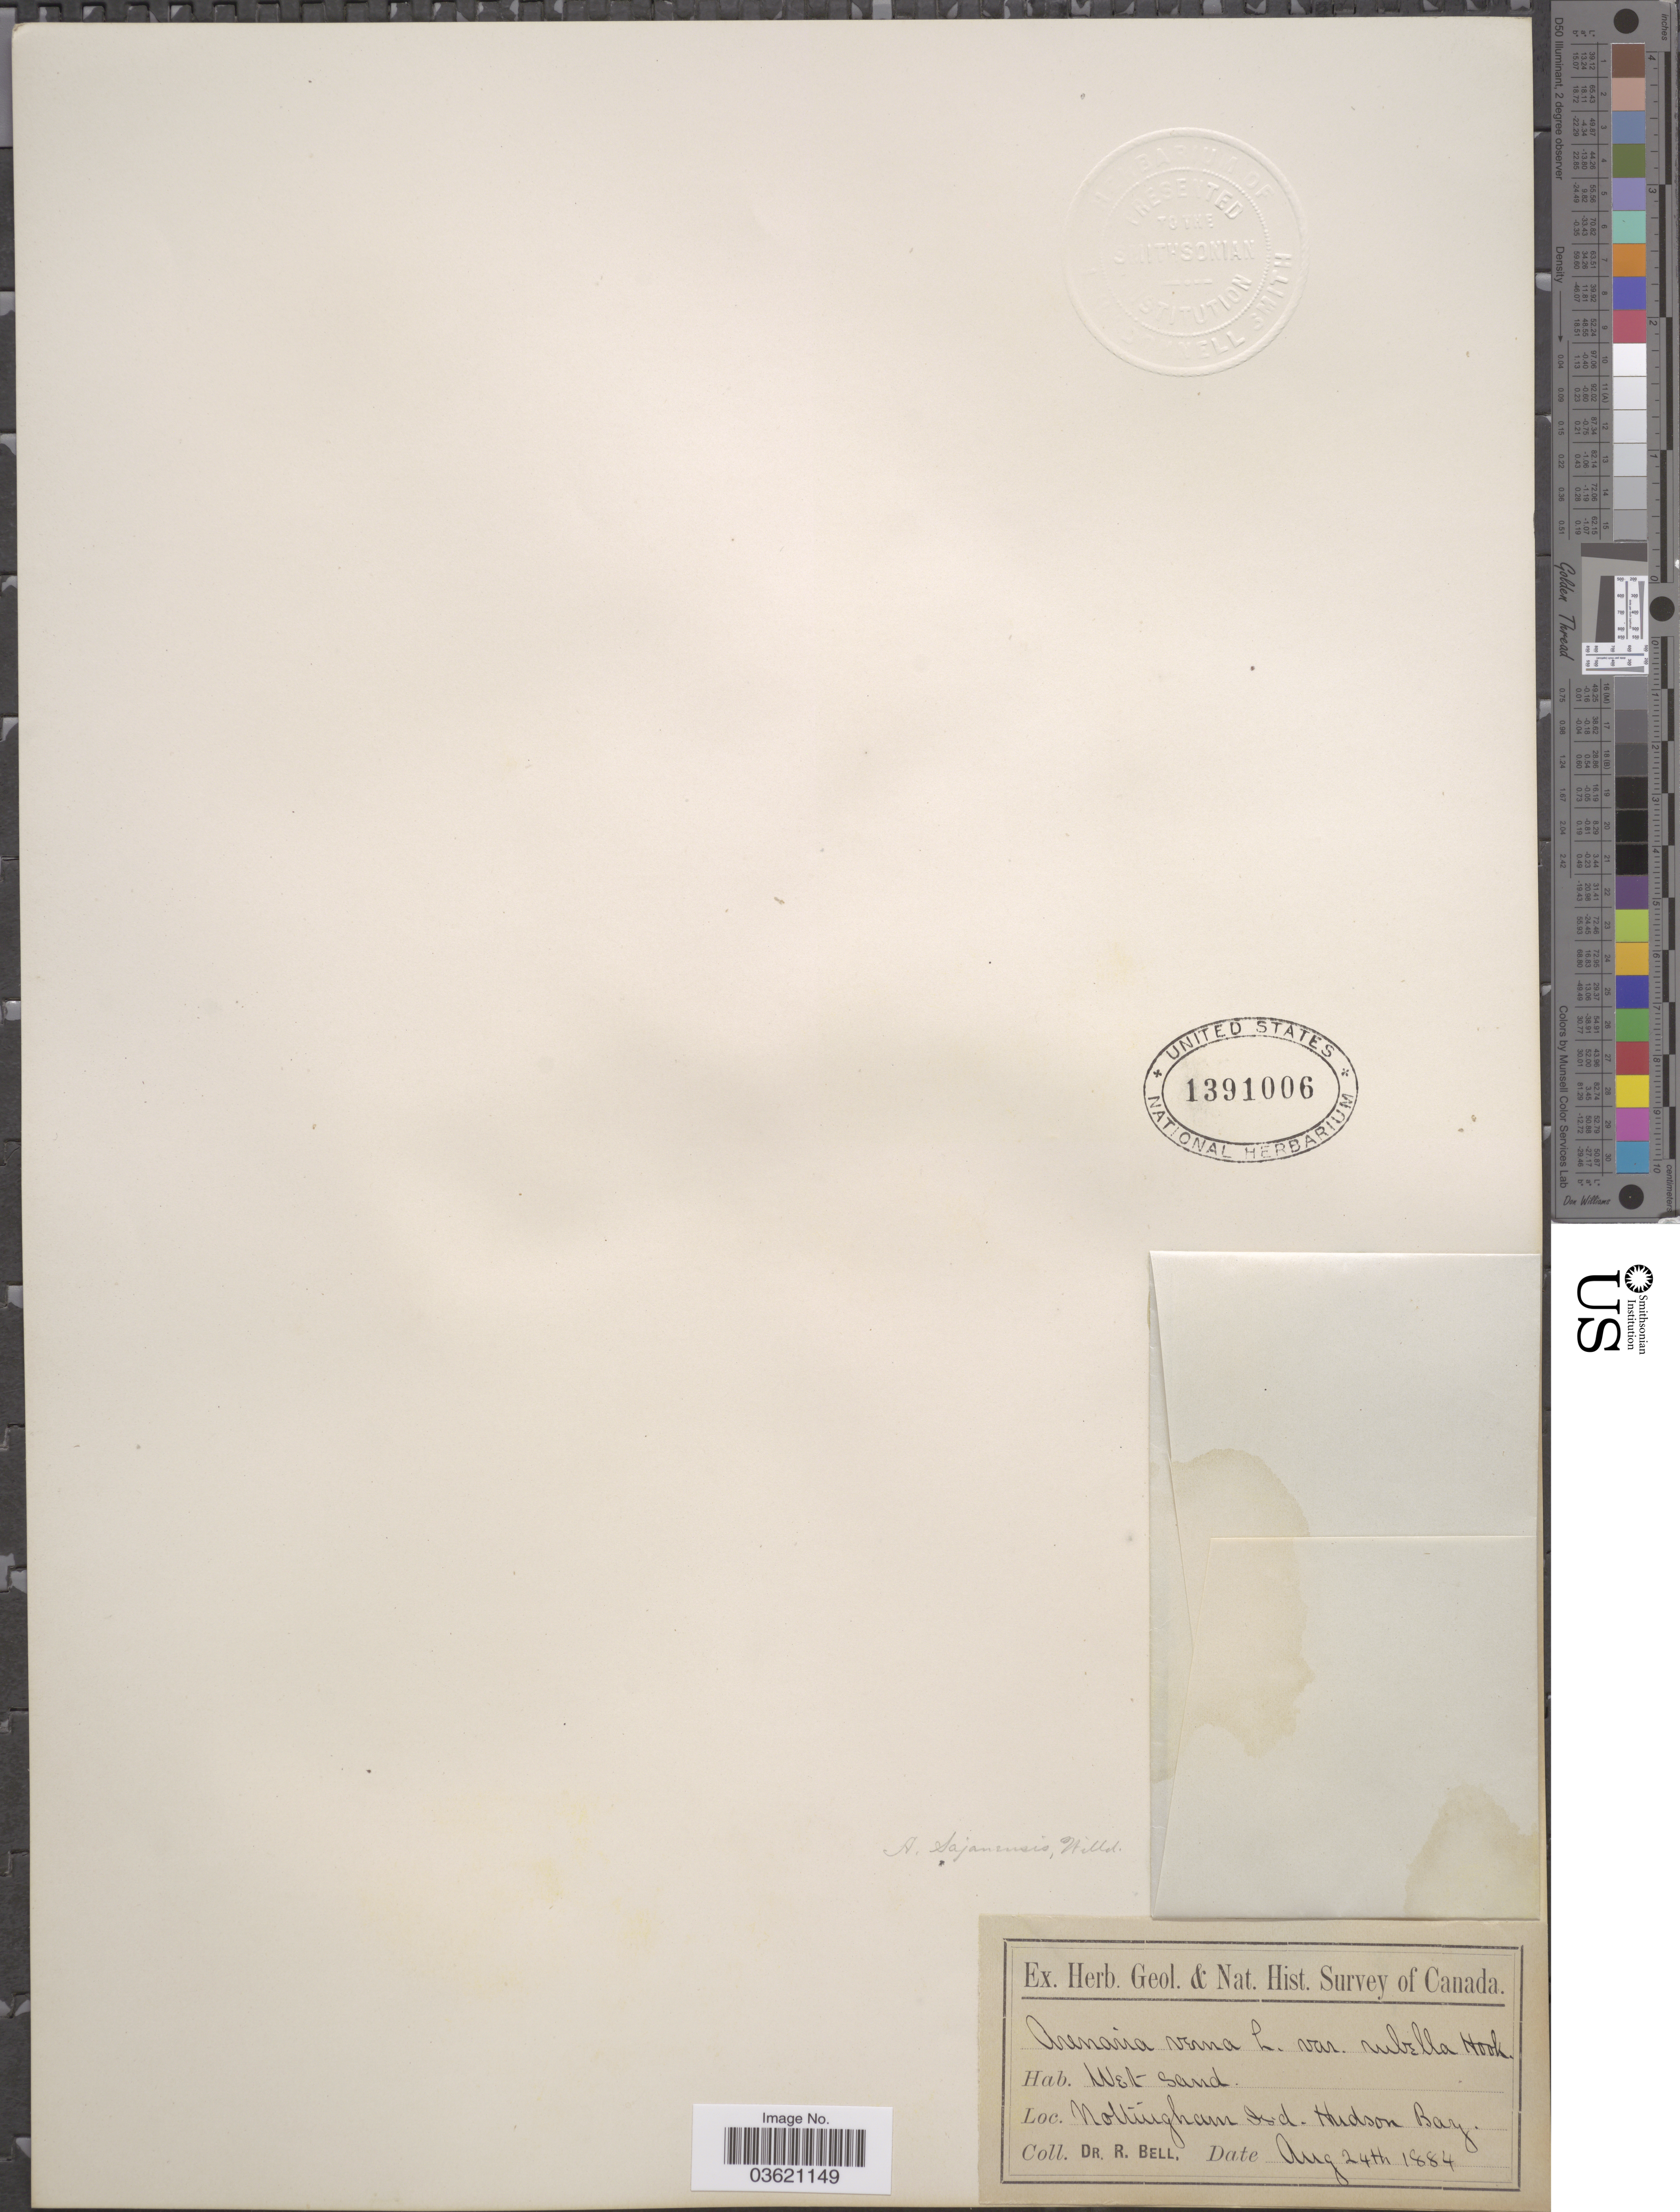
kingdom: Plantae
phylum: Tracheophyta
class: Magnoliopsida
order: Caryophyllales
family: Caryophyllaceae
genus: Cherleria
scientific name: Cherleria biflora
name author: (L.) A.J. Moore & Dillenb.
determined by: Strong, M. T., (US), Smithsonian Institution - National Museum of Natural History (UNITED STATES)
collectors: C. R. Bell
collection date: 1884-08-24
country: Canada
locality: Nottingham Isd. Hudson Bay.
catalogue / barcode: US 1391006